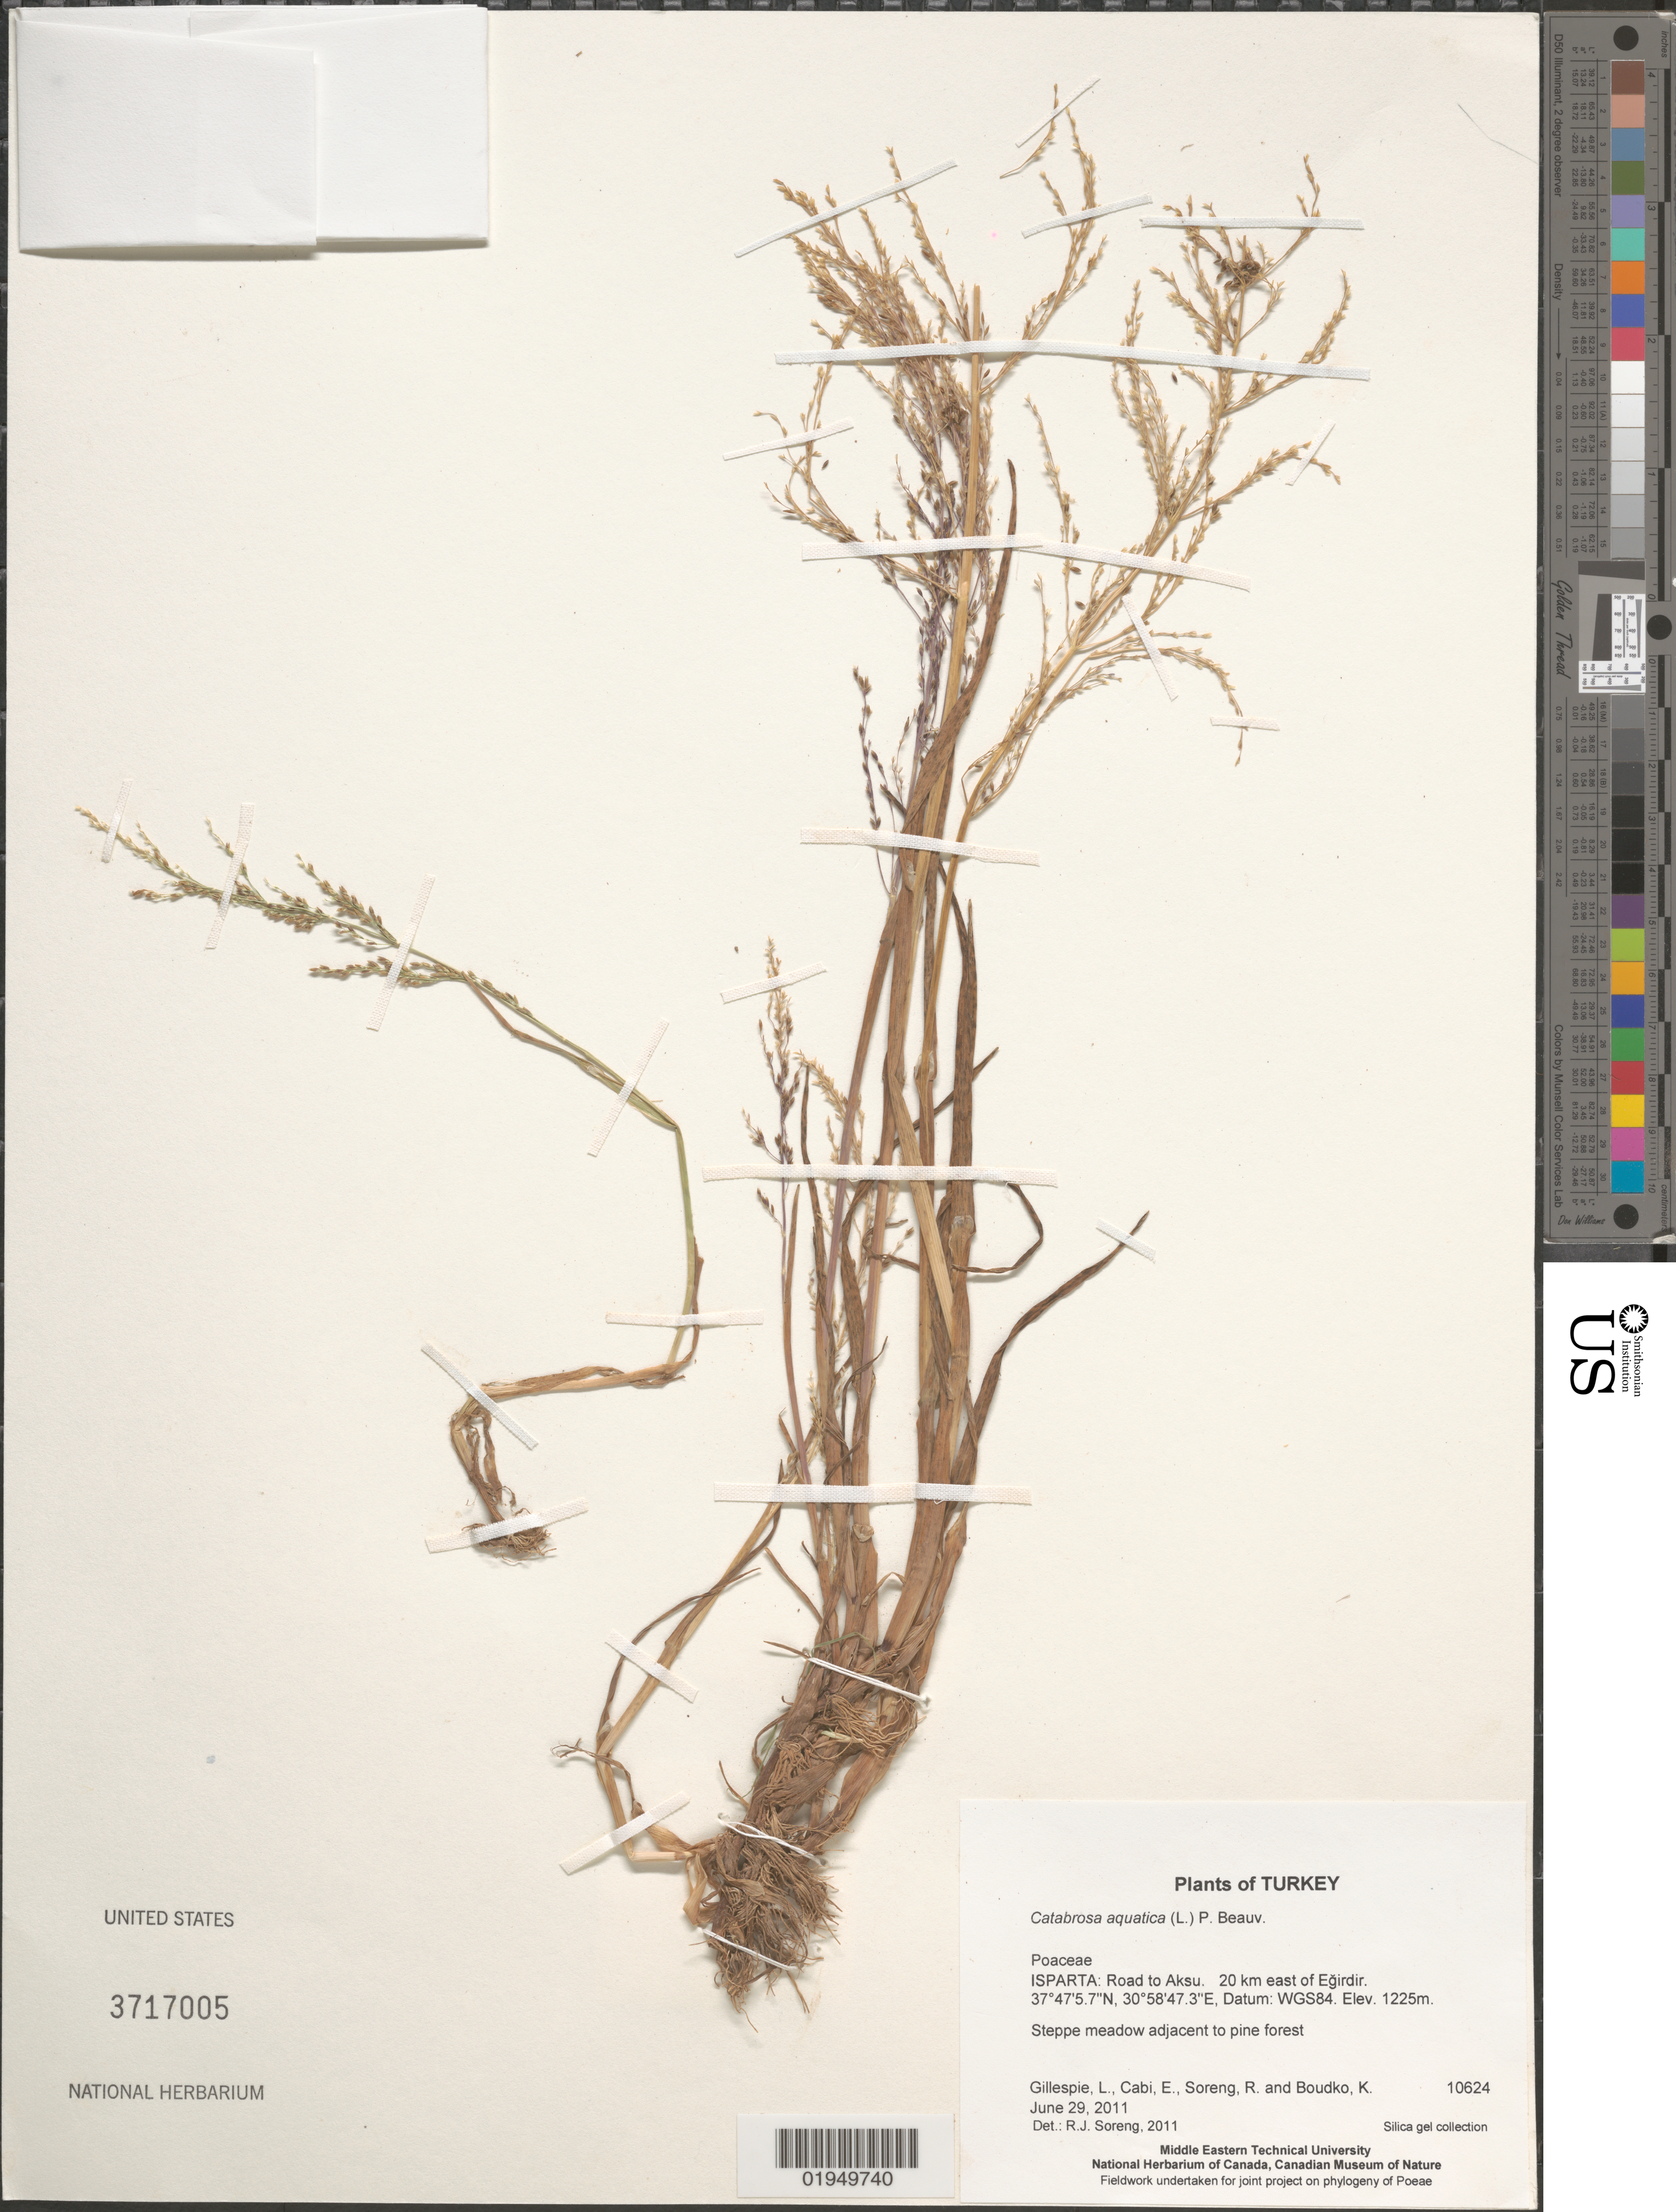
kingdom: Plantae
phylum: Tracheophyta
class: Liliopsida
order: Poales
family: Poaceae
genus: Catabrosa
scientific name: Catabrosa aquatica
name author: (L.) P. Beauv.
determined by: Soreng, Robert J., Research Associate (BOT), Smithsonian Institution - National Museum of Natural History (UNITED STATES)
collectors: L. J. Gillespie, E. Cabi, R. J. Soreng & K. Boudko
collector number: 10624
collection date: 2011-06-29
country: Turkey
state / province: Isparta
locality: Road to Aksu. 20 km east of Egirdir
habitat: Steppe meadow adjacent to pine forest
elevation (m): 1225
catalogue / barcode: US 3717005